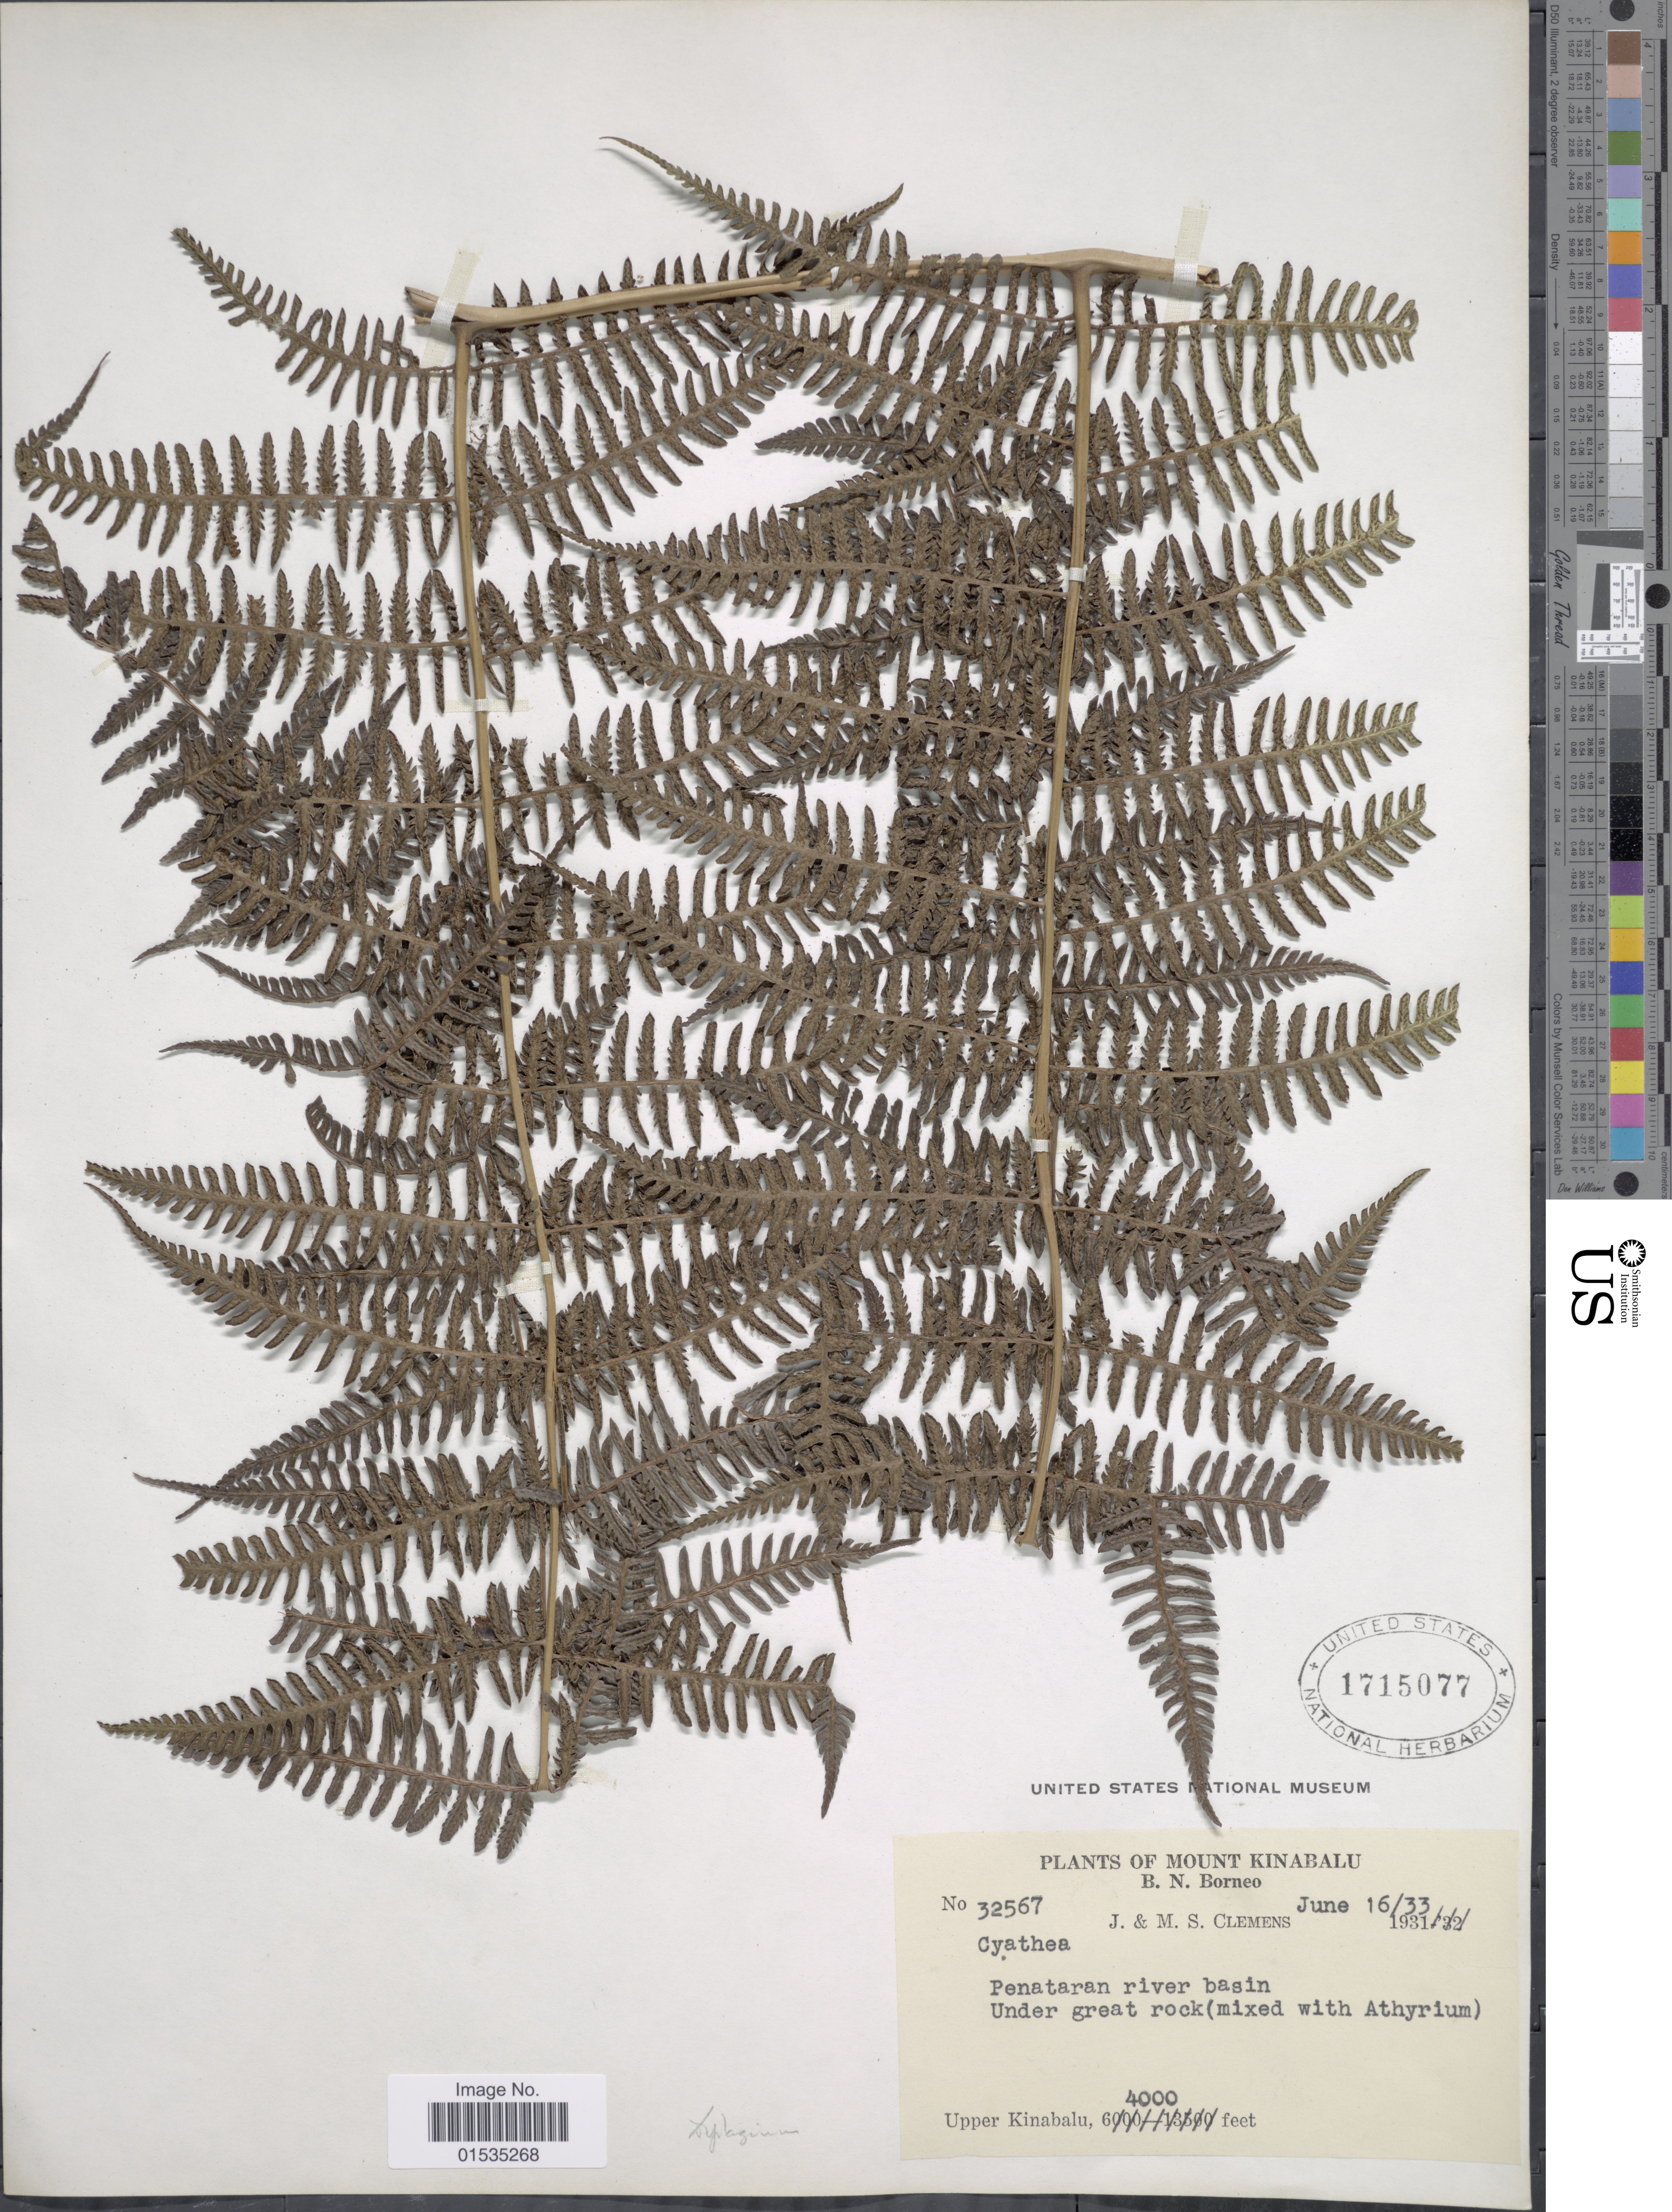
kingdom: Plantae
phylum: Tracheophyta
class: Polypodiopsida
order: Polypodiales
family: Athyriaceae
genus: Diplazium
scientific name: Diplazium sp.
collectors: J. Clemens & M. S. Clemens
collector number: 32567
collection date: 1933-06-16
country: Malaysia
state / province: Sabah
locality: Mount Kinabalu, B.N. Borneo, Penataran river basin, Upper Kinabalu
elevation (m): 1219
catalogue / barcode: US 1715077